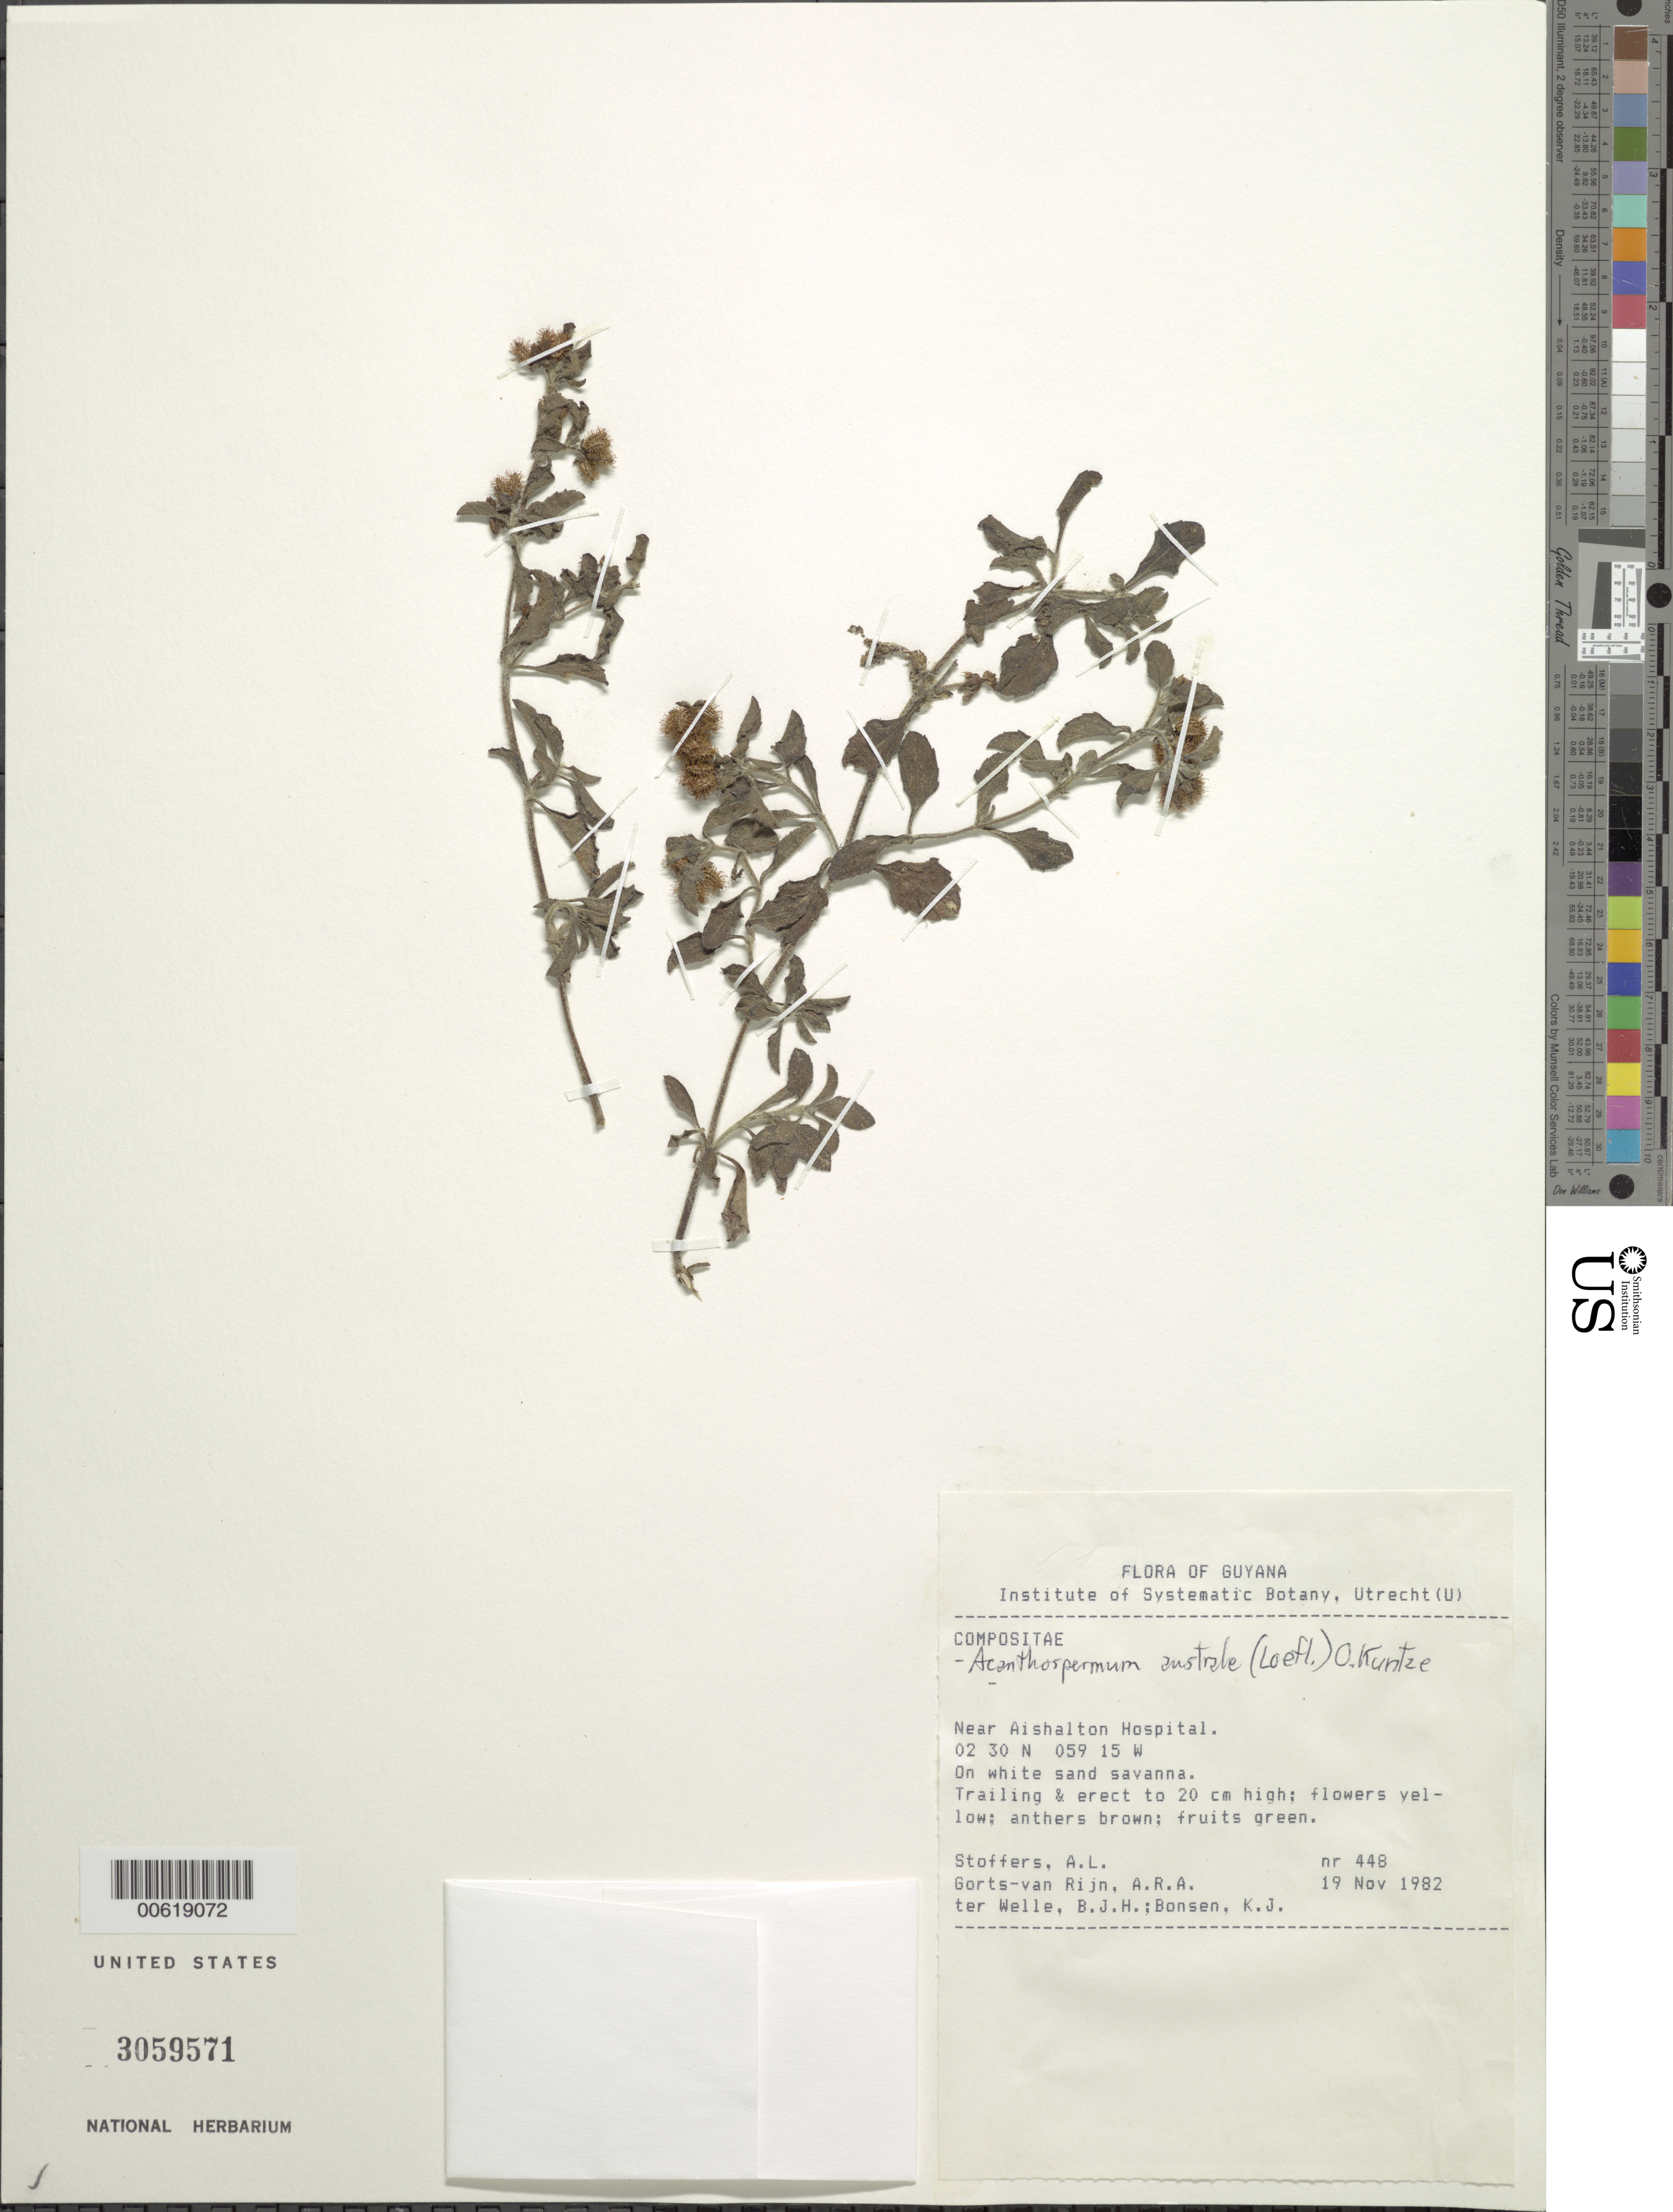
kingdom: Plantae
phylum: Tracheophyta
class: Magnoliopsida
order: Asterales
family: Asteraceae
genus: Acanthospermum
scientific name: Acanthospermum australe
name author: (Loefl.) Kuntze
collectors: A. Stoffers, A. .R. A. Görts-van Rijn, B. Welle & K. Bonsen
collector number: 448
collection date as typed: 19-Nov-82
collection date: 1982-11-19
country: Guyana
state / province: U. Takutu-U. Essequibo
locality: Aishalton Hospital, vic.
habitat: White sand savanna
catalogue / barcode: US 3059571